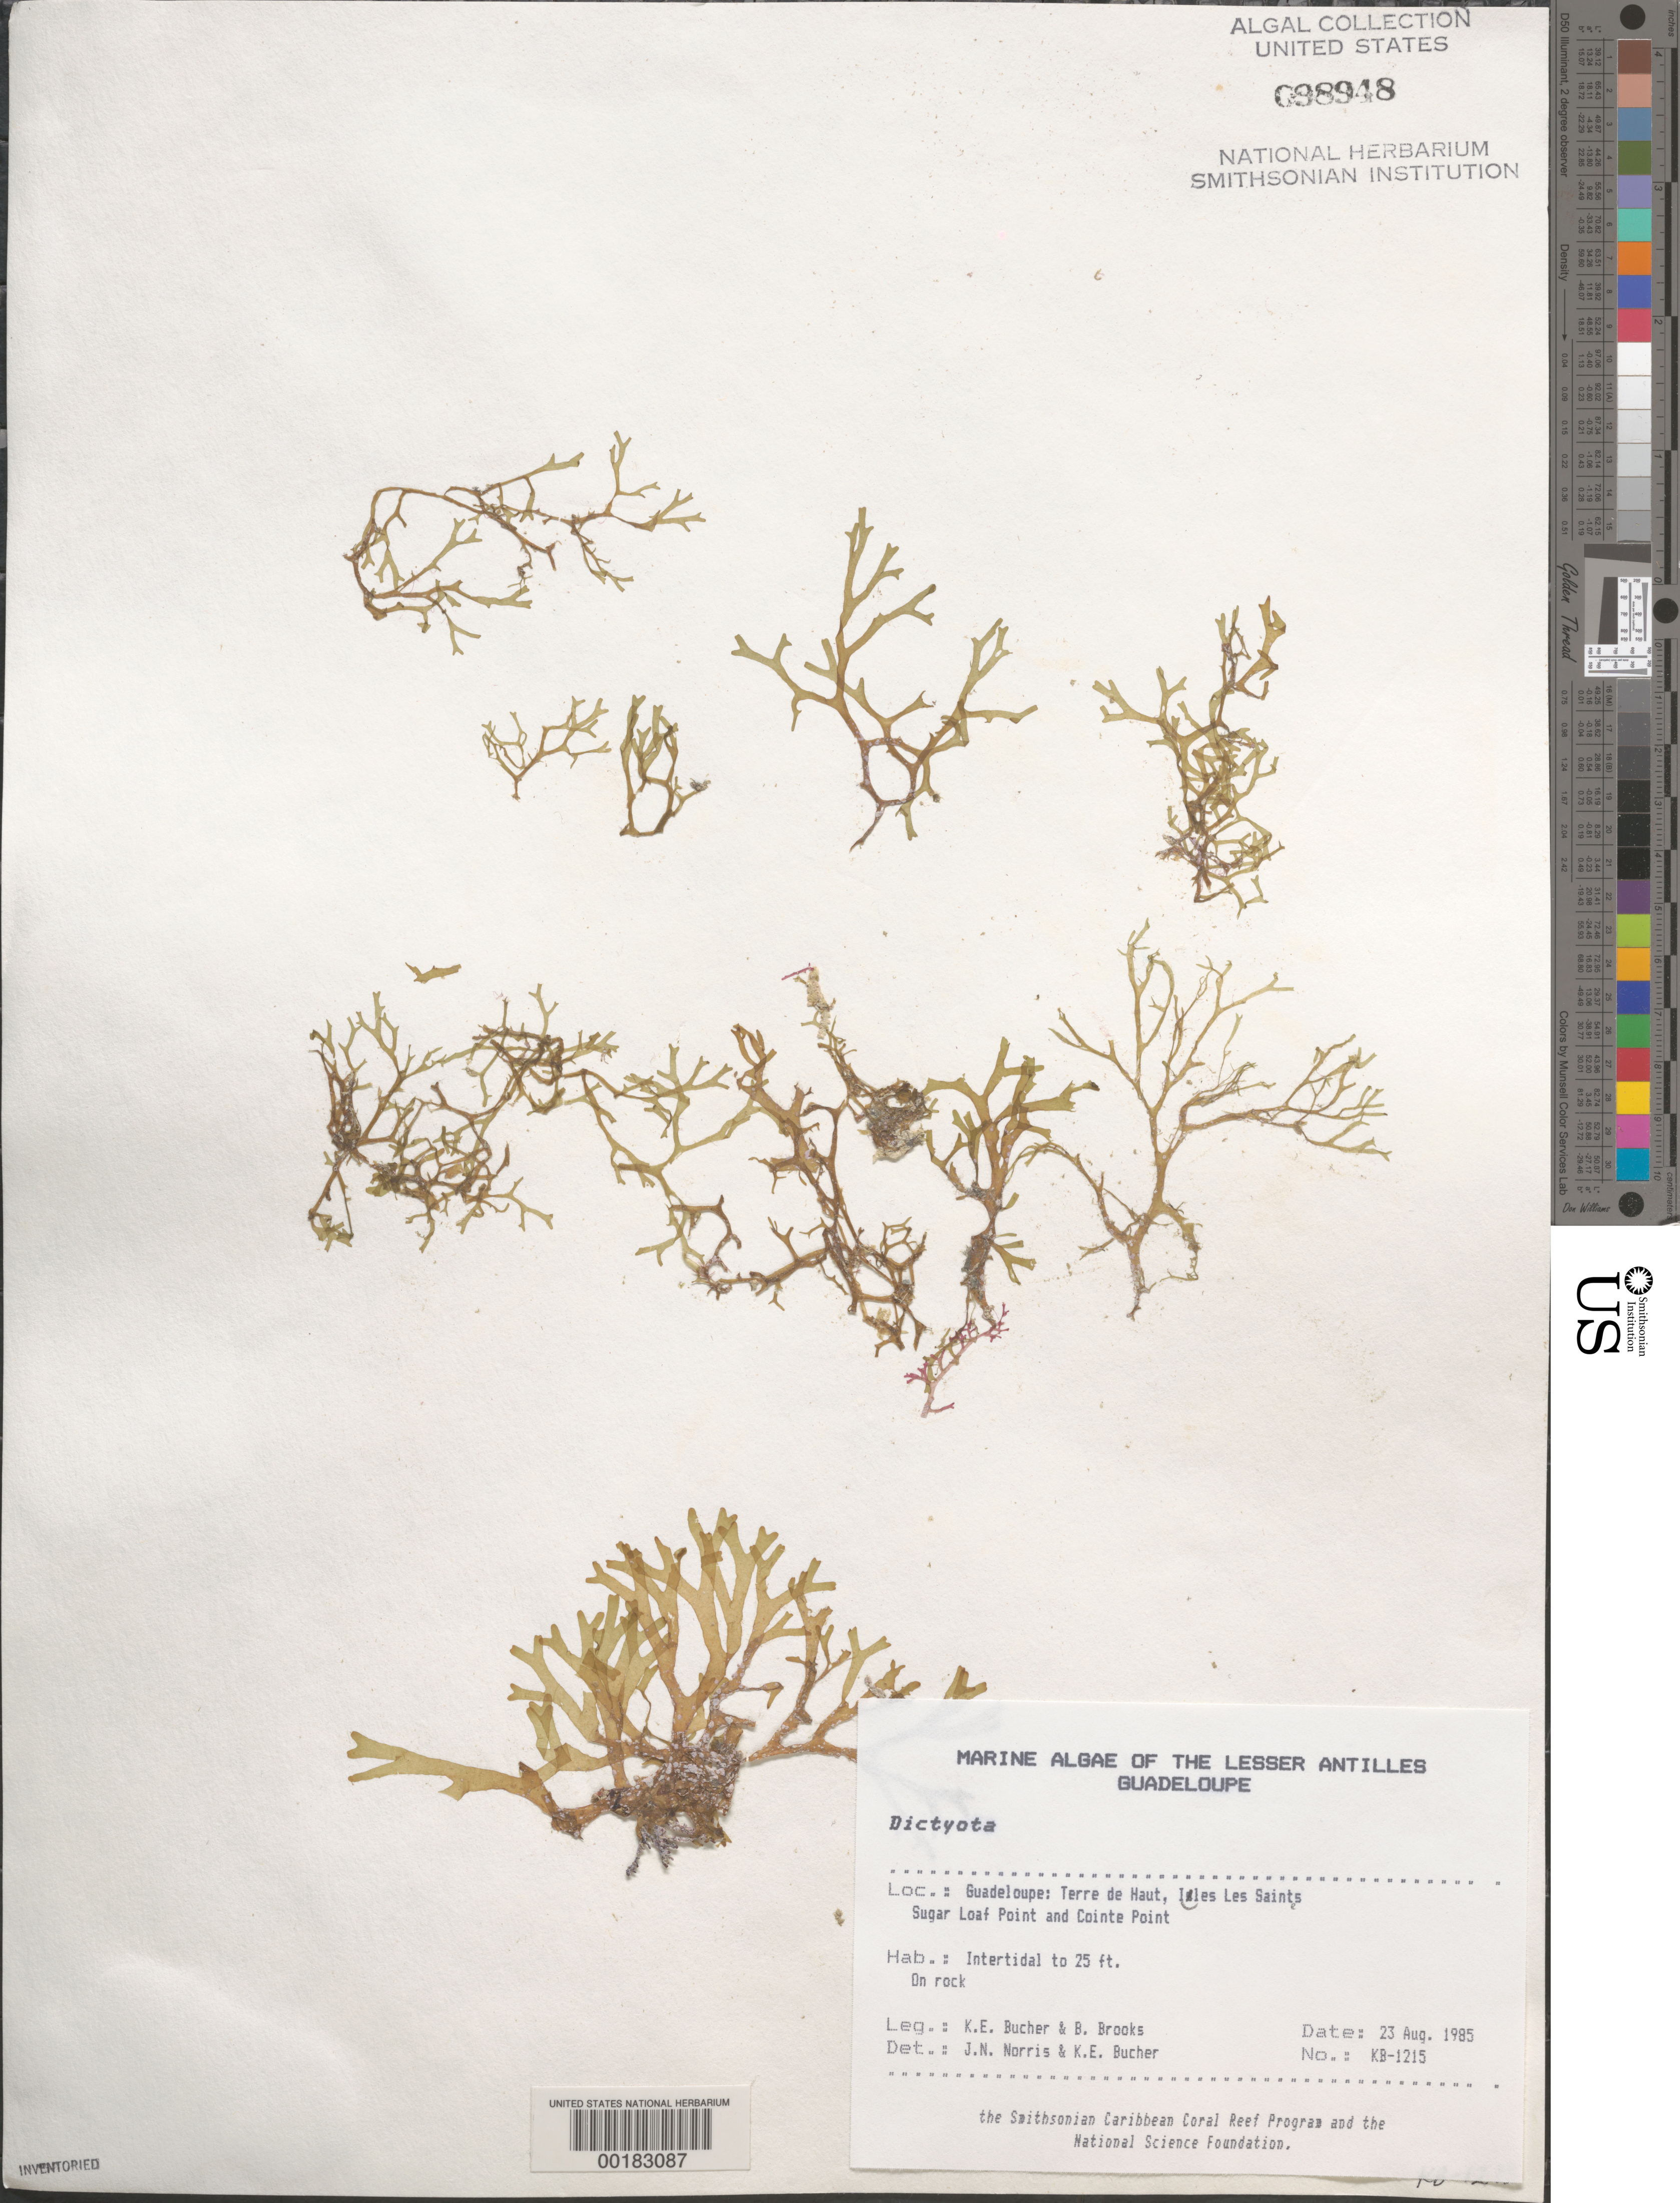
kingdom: Chromista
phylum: Ochrophyta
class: Phaeophyceae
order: Dictyotales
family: Dictyotaceae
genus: Dictyota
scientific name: Dictyota sp.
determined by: Norris, J. N.; Bucher, K. E.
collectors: K. E. Bucher & B. Brooks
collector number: Kb-1215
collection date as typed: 23 Aug 1985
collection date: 1985-08-23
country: Guadeloupe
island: Iles des Saintes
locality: Sugarloaf Point and Cointe Point, Terre de Haut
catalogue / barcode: US 98948